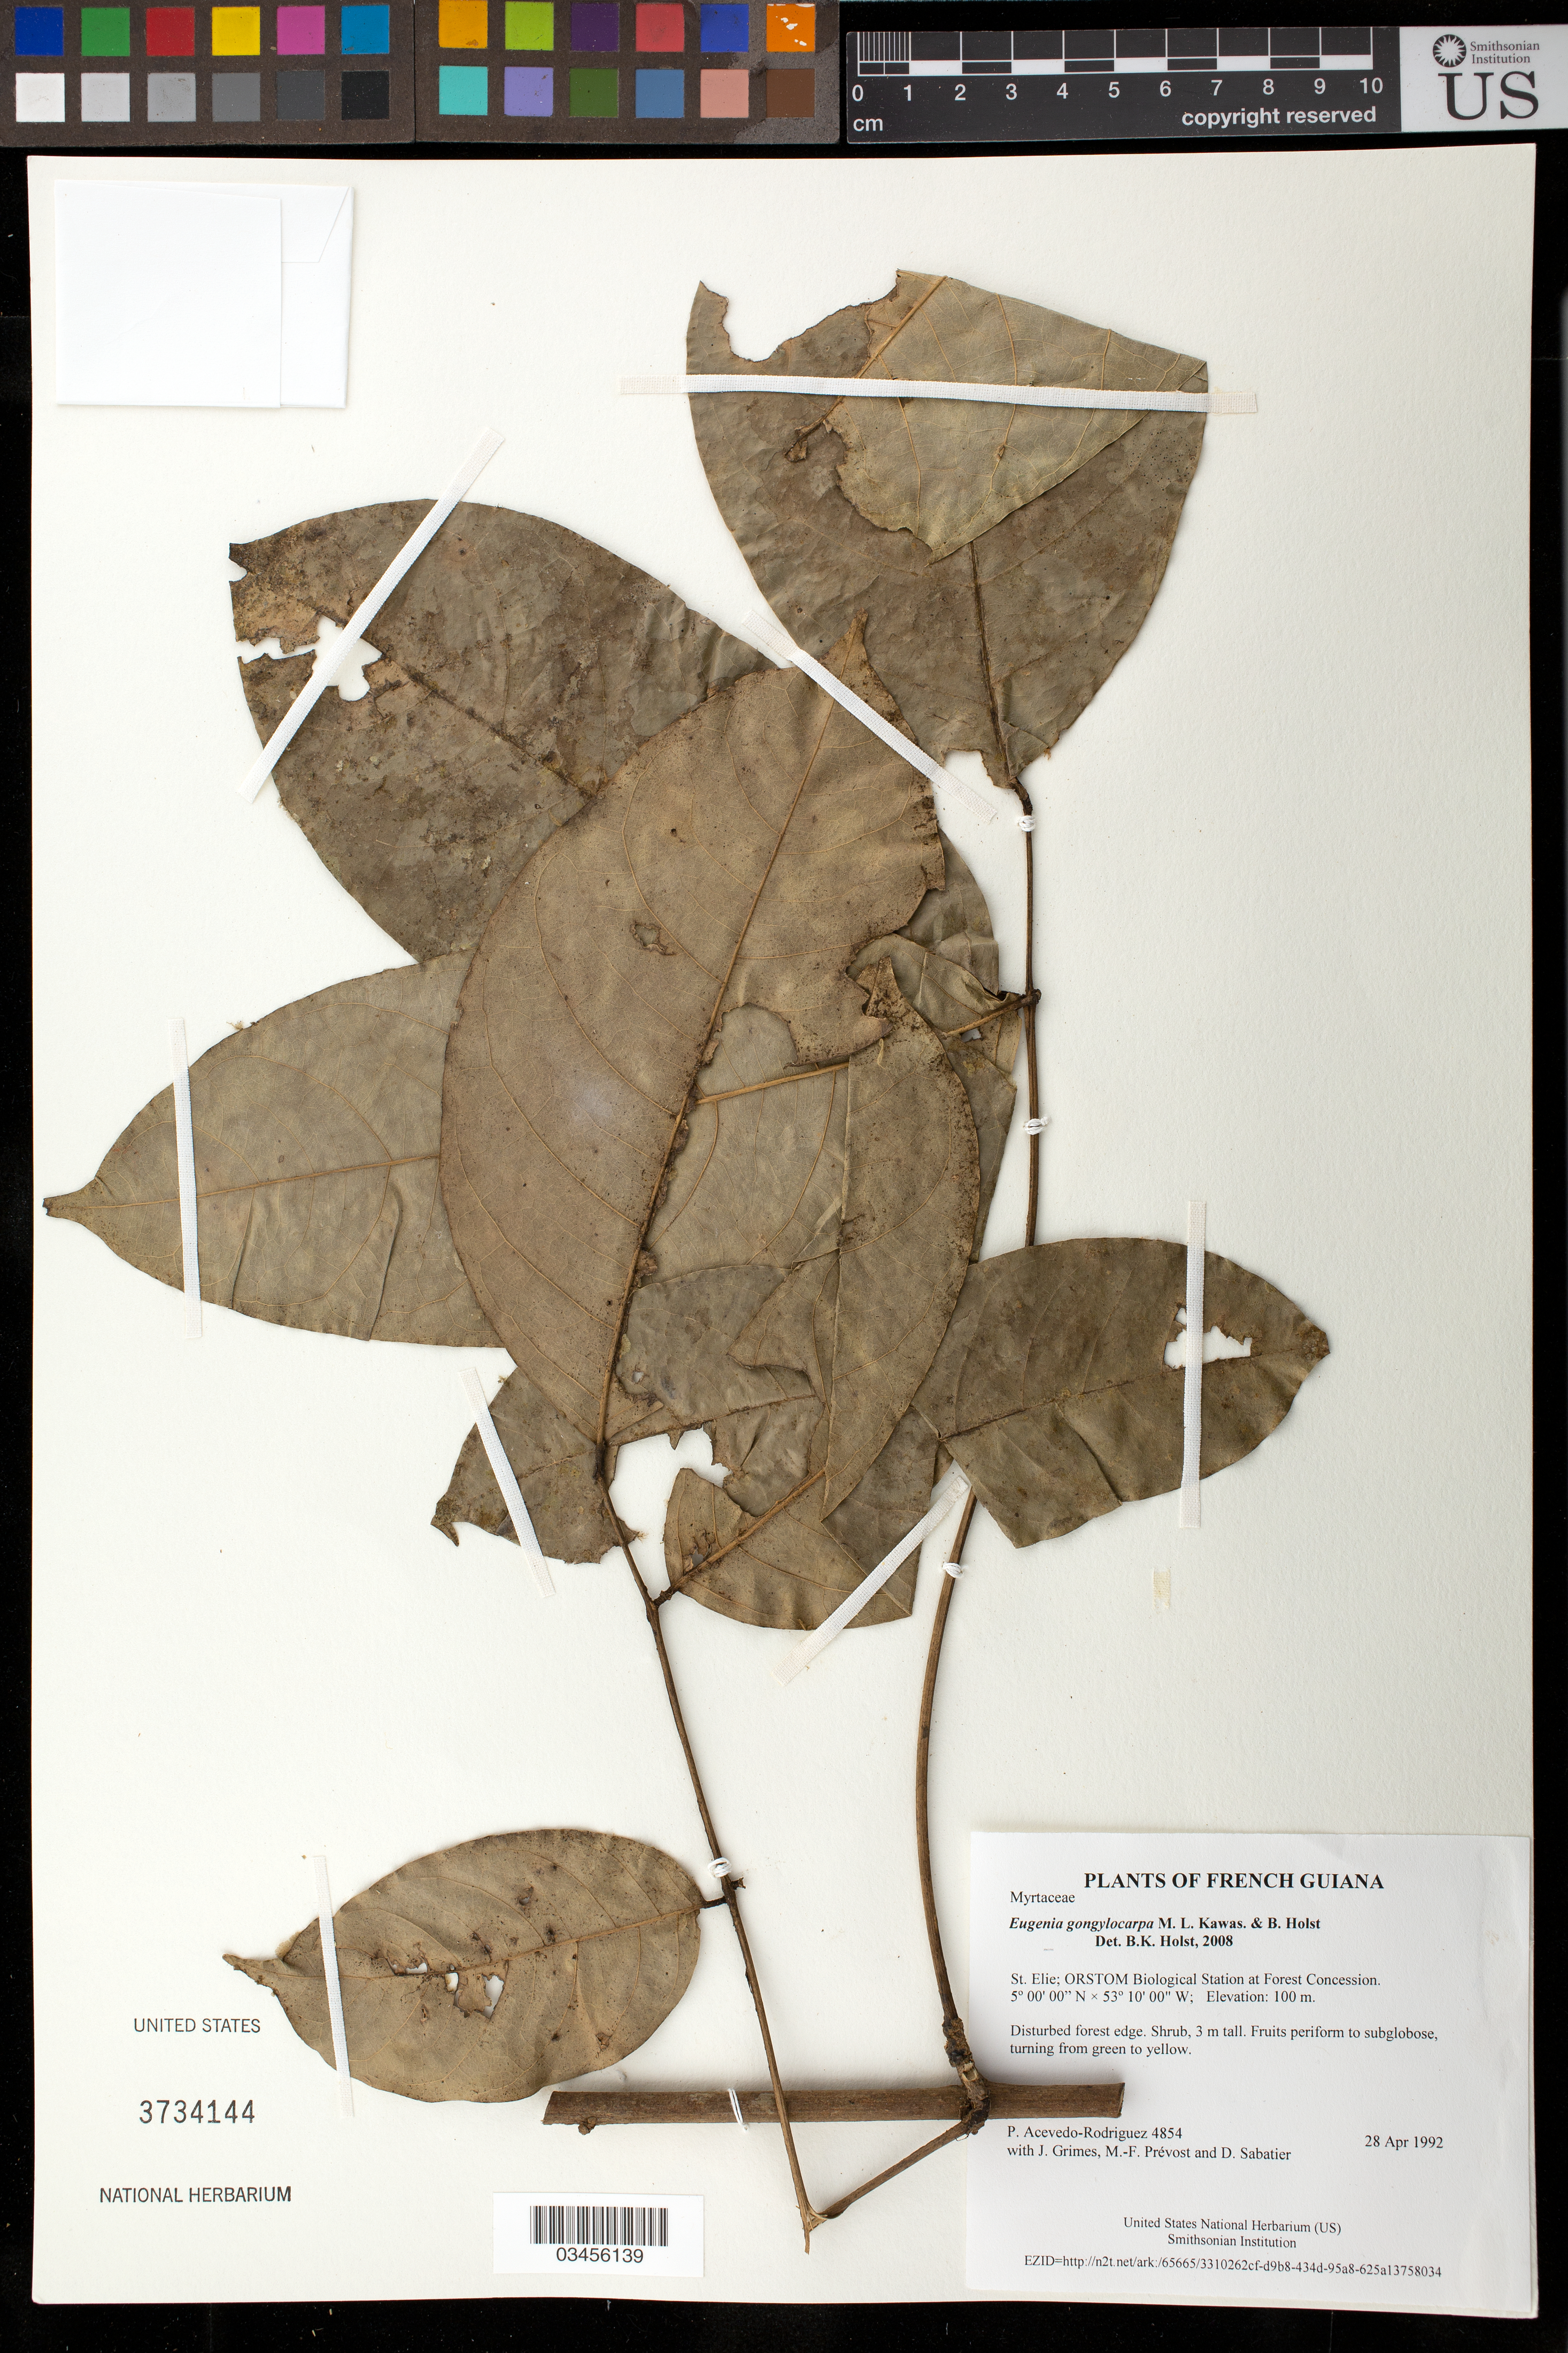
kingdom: Plantae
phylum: Tracheophyta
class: Magnoliopsida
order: Myrtales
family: Myrtaceae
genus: Eugenia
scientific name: Eugenia gongylocarpa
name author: M.L. Kawas. & B. Holst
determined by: Holst, Bruce K.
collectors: P. Acevedo-Rodr., J. Grimes, M.-F. Prévost & D. Sabatier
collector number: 4854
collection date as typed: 28 April 1992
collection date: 1992-04-28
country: French Guiana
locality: St. Elie; ORSTOM Biological Station at Forest Concession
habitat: Disturbed forest edge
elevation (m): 100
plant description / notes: US, NY, MO, K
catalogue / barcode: US 3734144